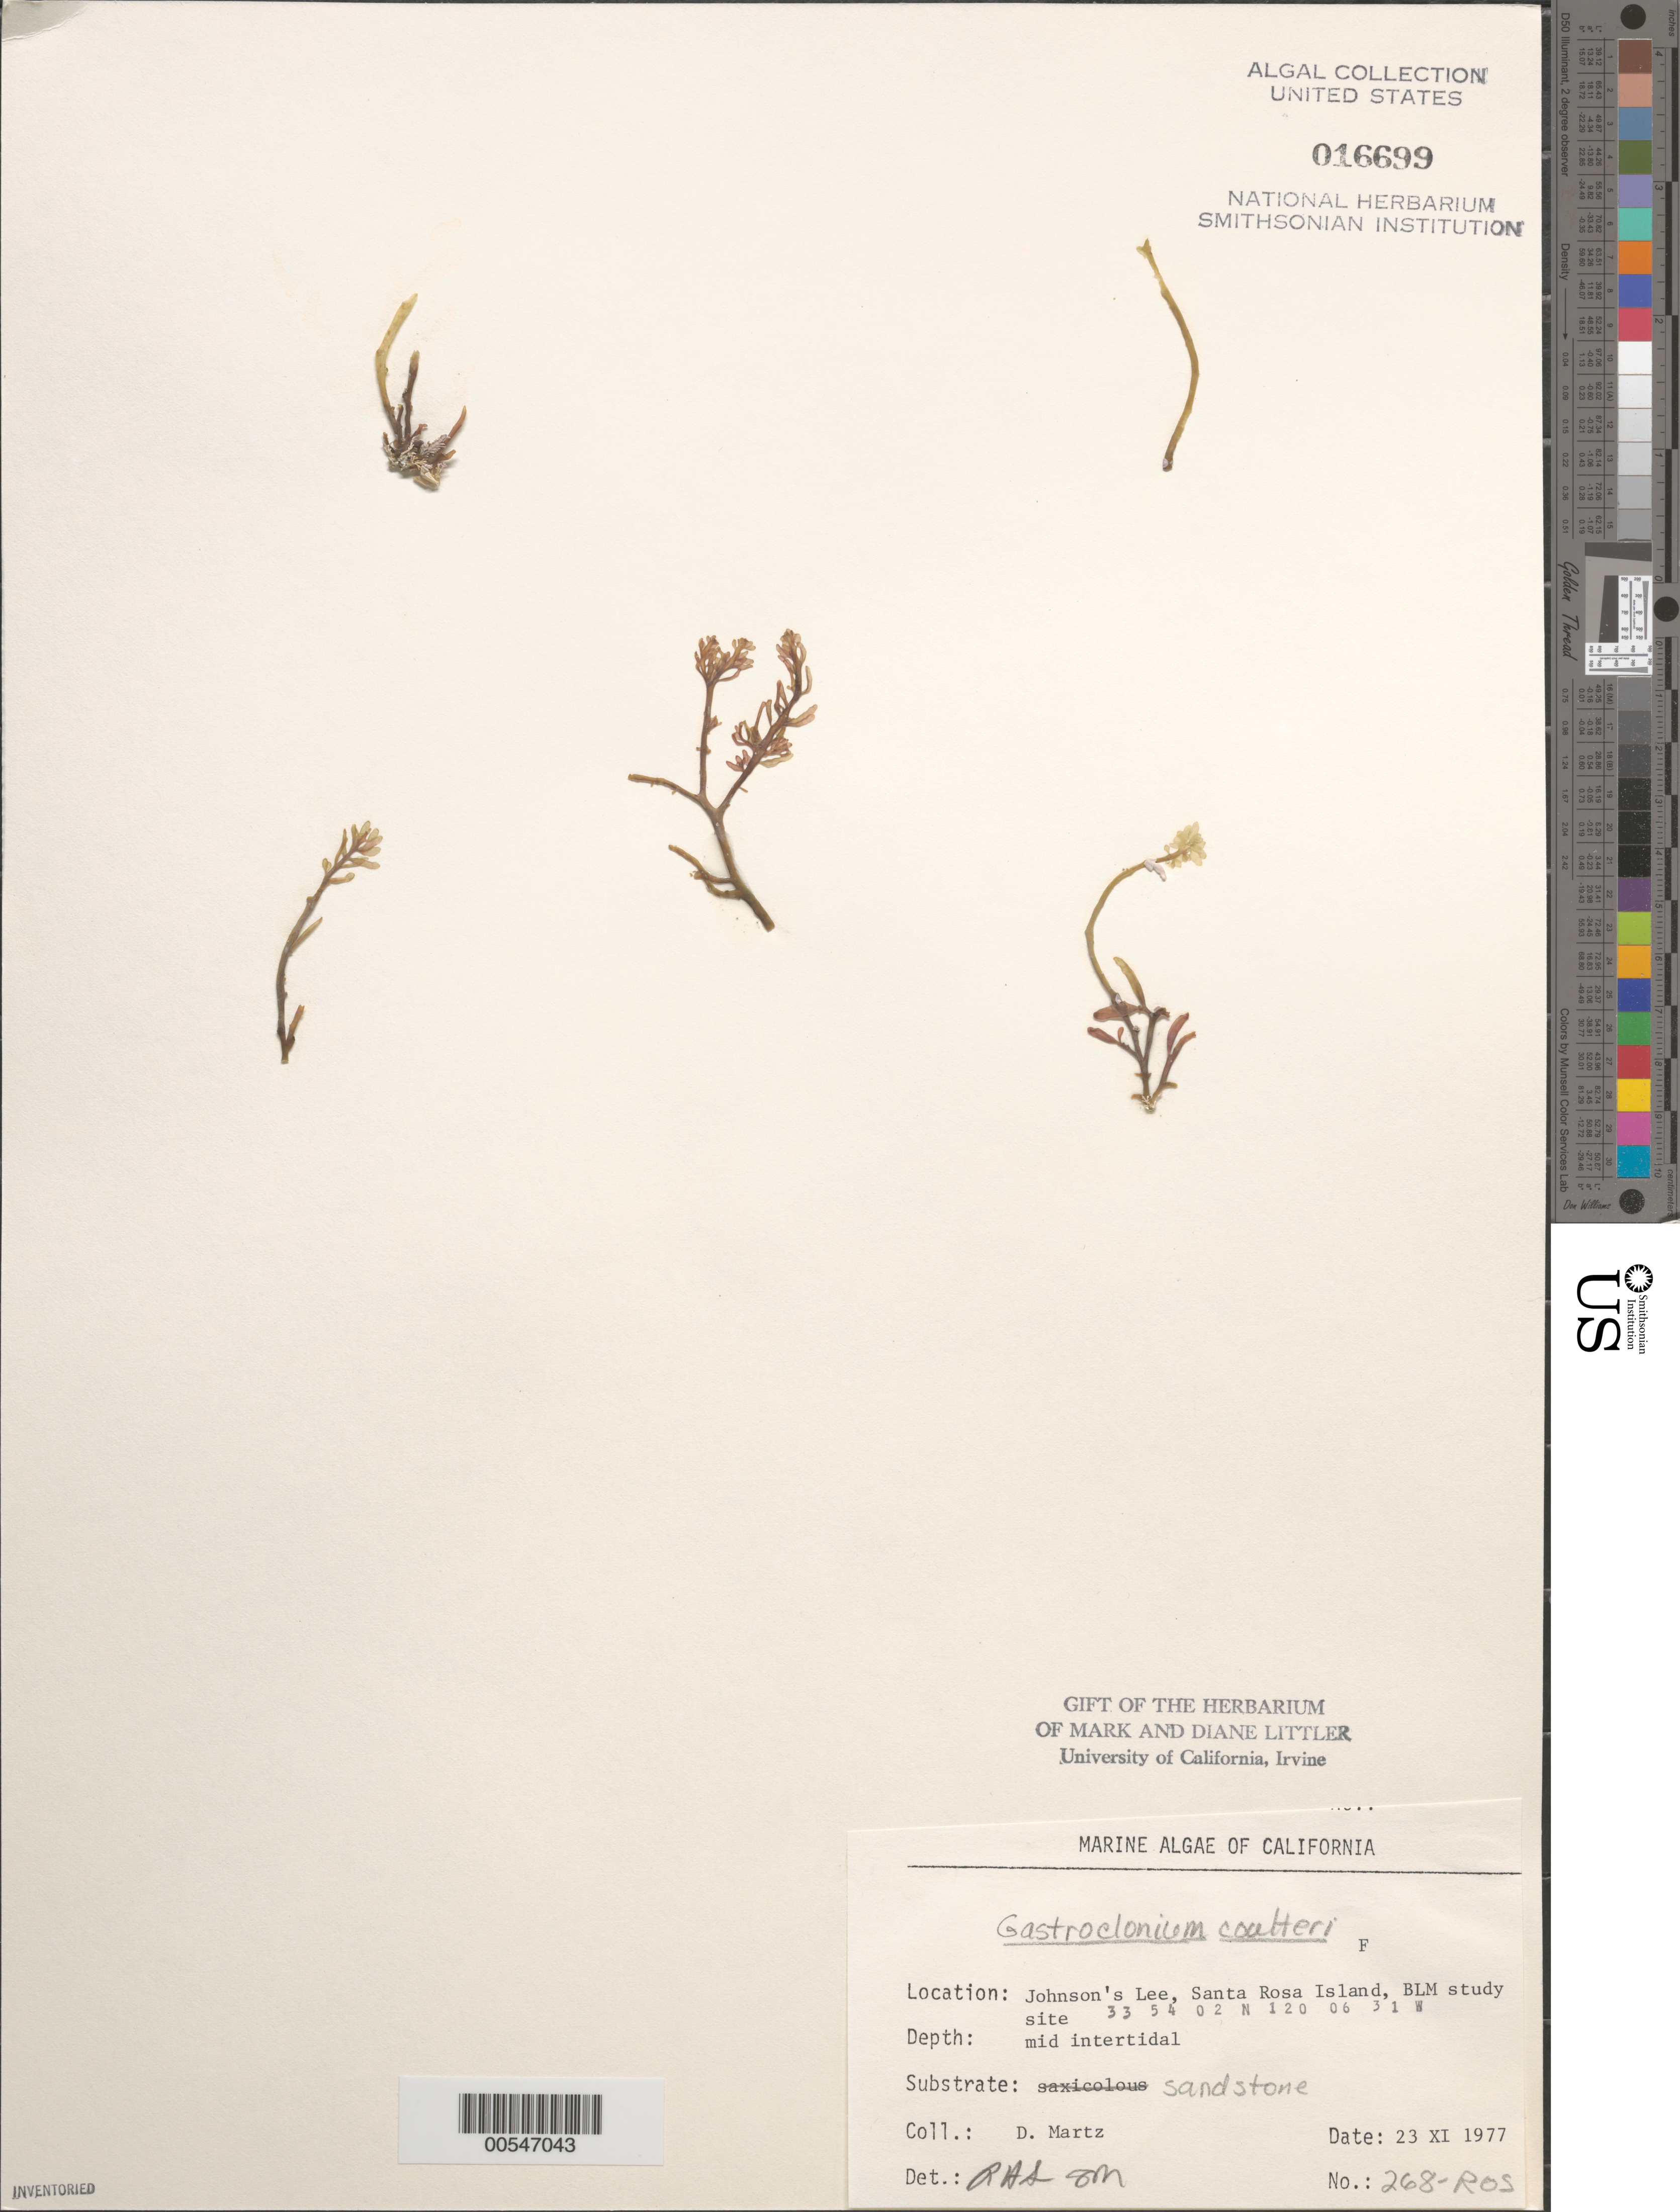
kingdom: Plantae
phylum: Rhodophyta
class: Florideophyceae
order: Rhodymeniales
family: Champiaceae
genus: Neogastroclonium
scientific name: Neogastroclonium subarticulatum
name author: (Turner) L. Le Gall et al.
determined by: Algae name updating Project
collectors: D. Martz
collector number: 268-ros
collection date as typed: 23 Nov 1977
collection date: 1977-11-23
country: United States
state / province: California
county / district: Santa Barbara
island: Santa Rosa Island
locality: Johnson's Lee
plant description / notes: BLM-SOCALBIGHT Rocky Intertidal Survey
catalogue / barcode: US 16699